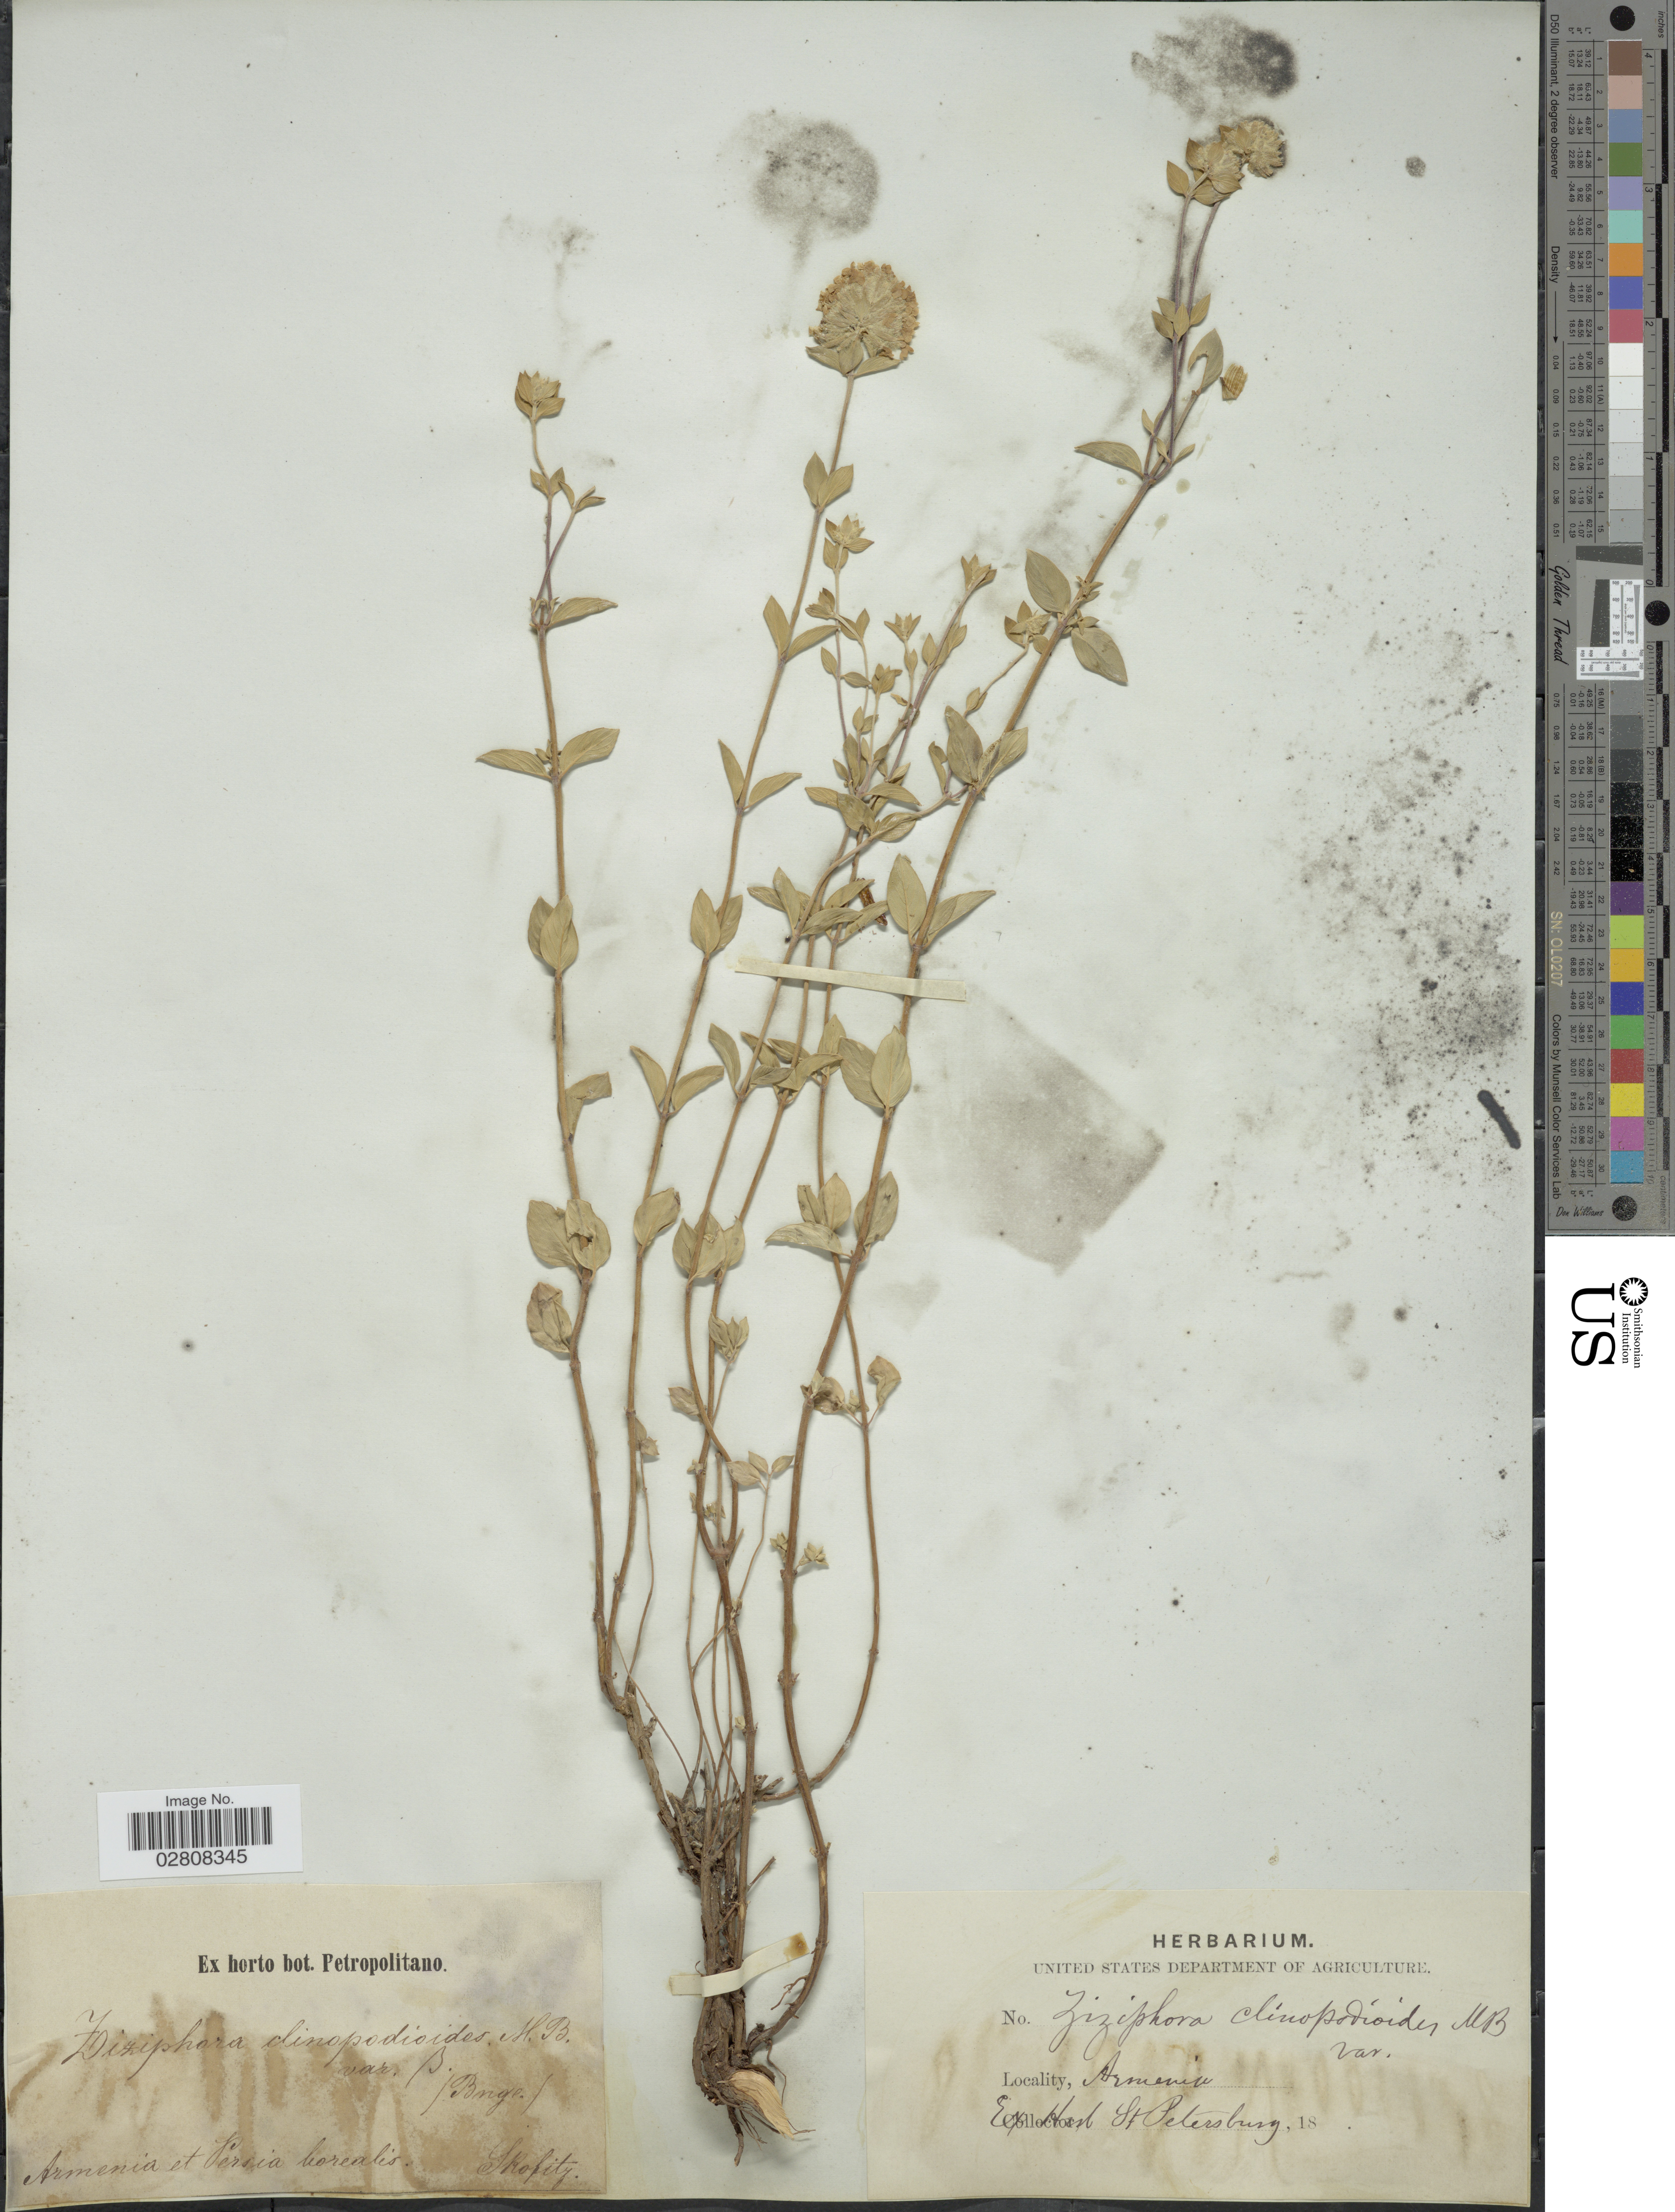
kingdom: Plantae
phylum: Tracheophyta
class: Magnoliopsida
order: Lamiales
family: Lamiaceae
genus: Ziziphora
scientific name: Ziziphora clinopodioides var. sp.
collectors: Skofitz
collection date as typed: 18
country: Iran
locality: Armenia et Persia borealis.